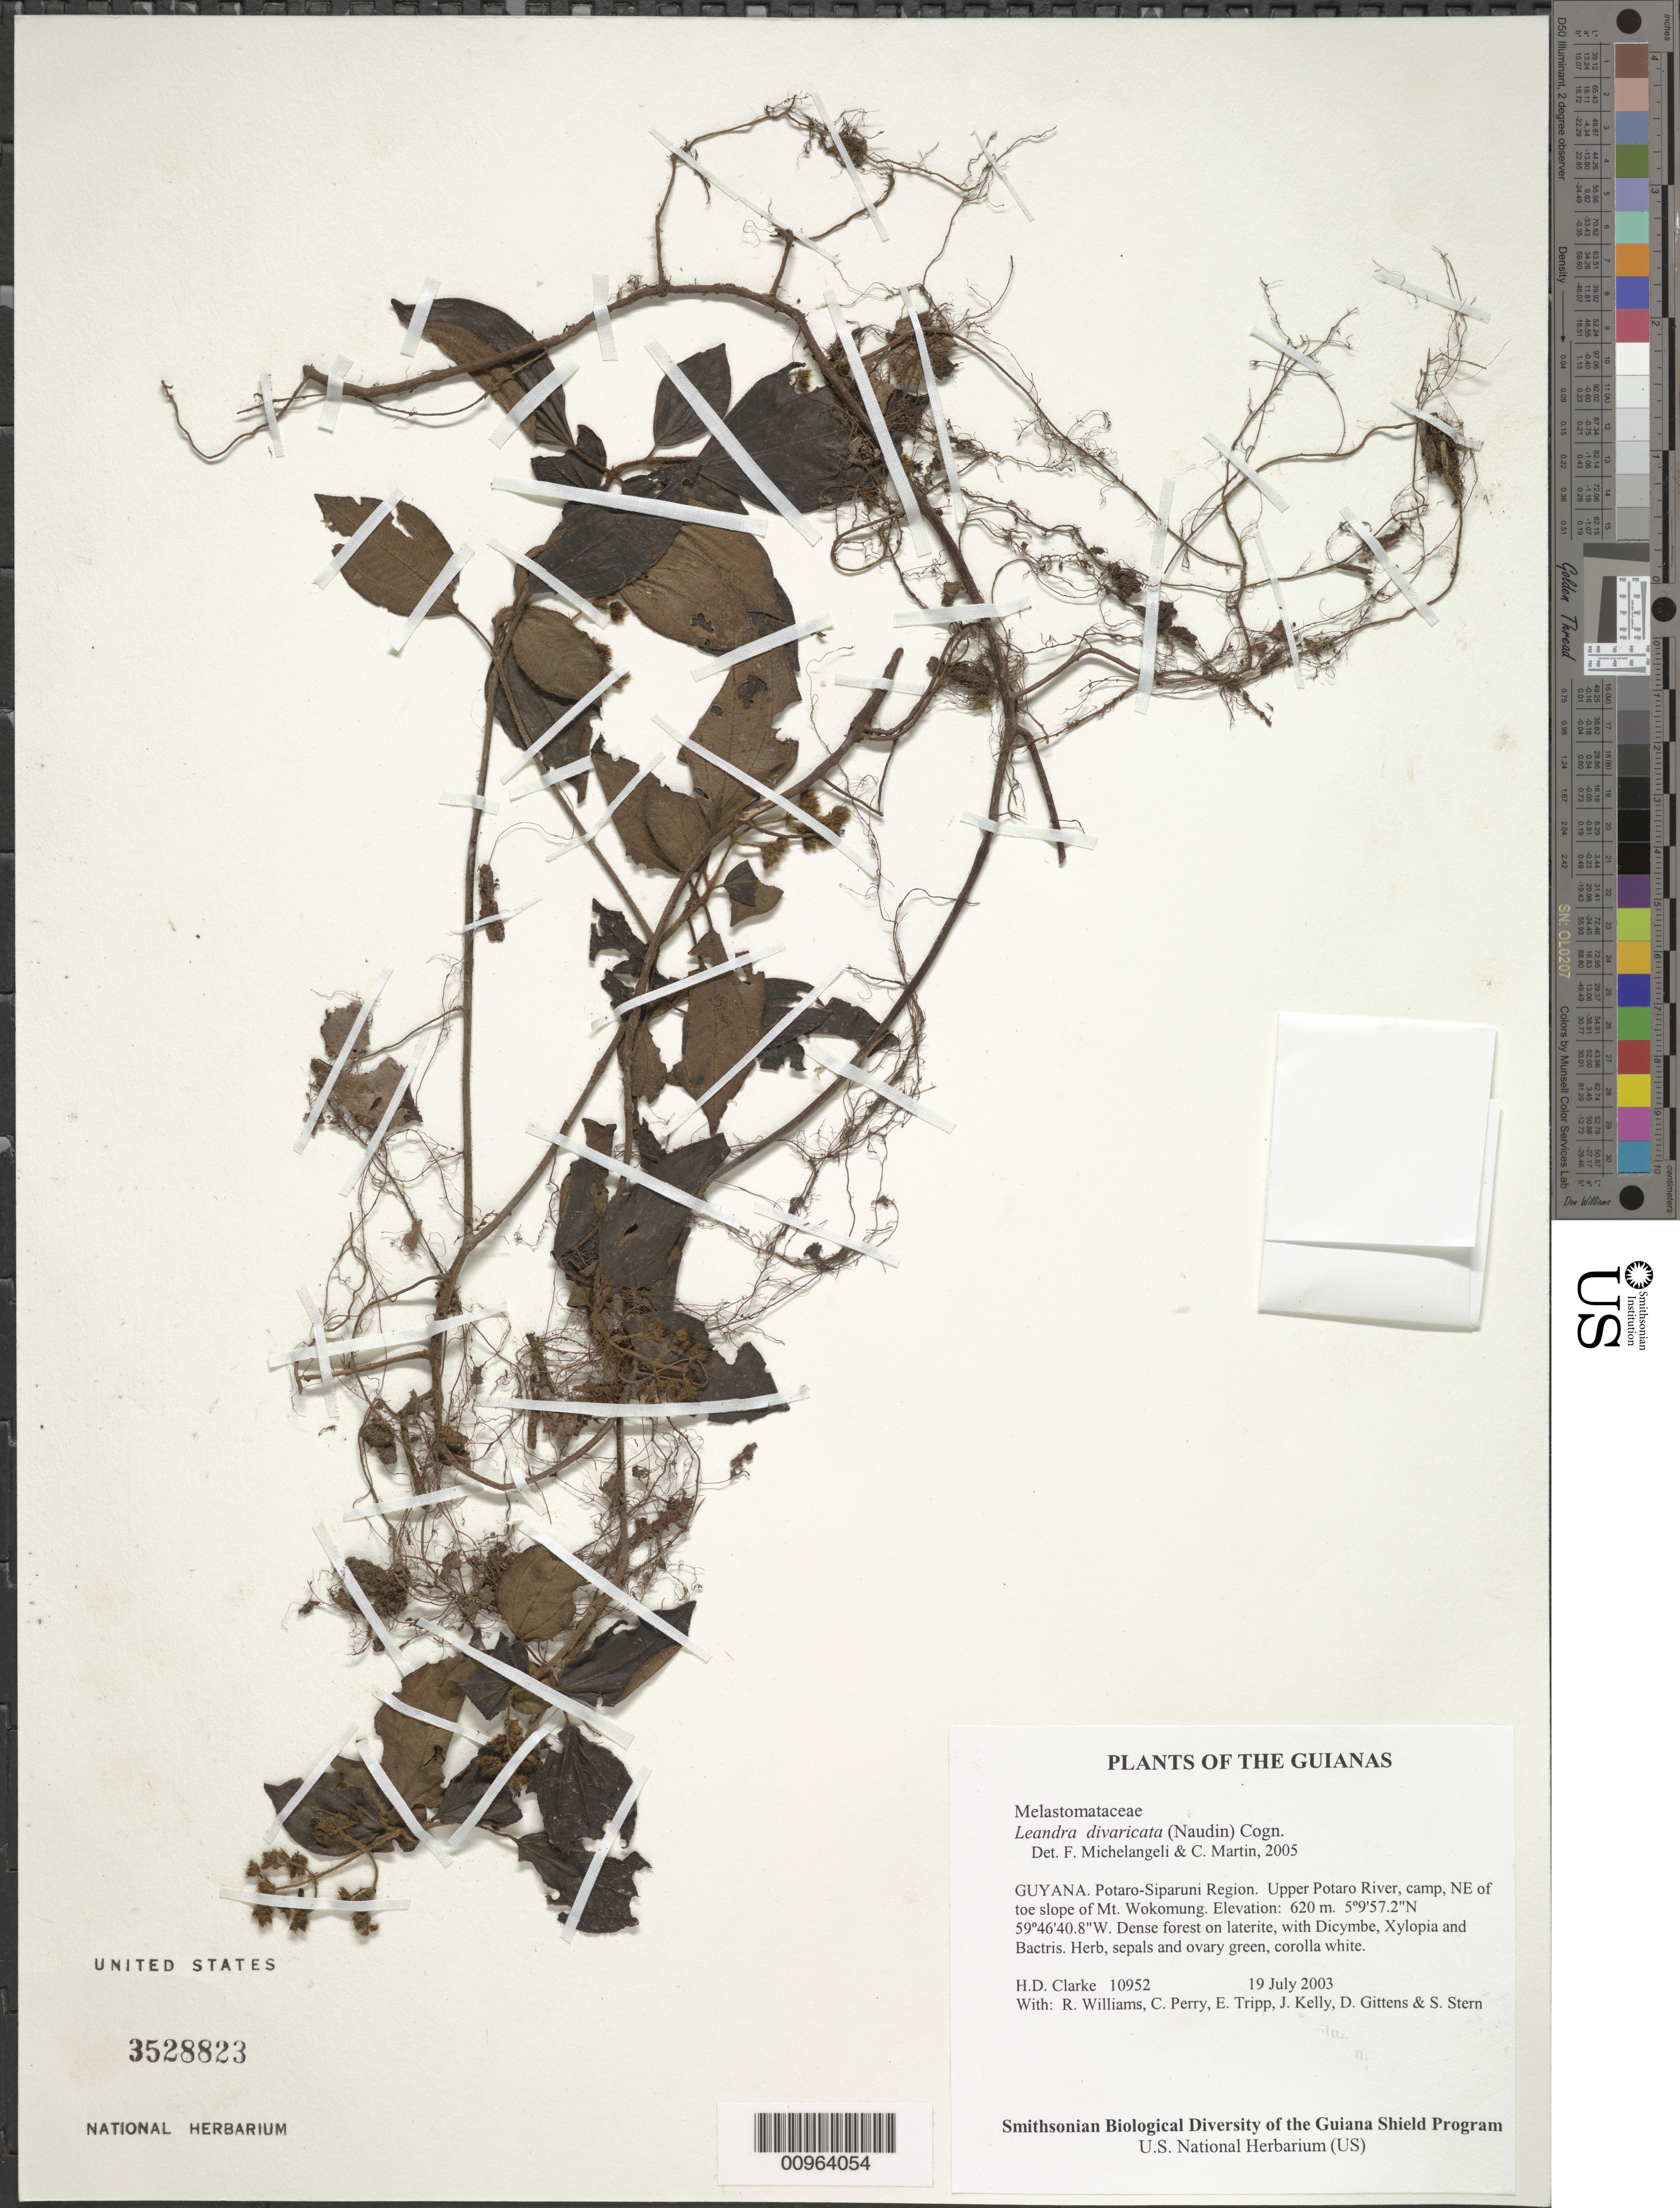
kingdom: Plantae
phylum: Tracheophyta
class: Magnoliopsida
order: Myrtales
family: Melastomataceae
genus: Leandra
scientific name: Leandra divaricata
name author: (Naudin) Cogn.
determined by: Michelangeli, F. A.; Martin, C.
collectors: H. D. Clarke, R. Williams, C. Perry, E. Tripp, J. Kelly, D. Gittens & S. R. Stern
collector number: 10952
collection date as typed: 19 July 2003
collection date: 2003-07-19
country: Guyana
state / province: Potaro-Siparuni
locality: Upper Potaro River, camp, NE of toe slope of Mt. Wokomung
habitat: Dense forest on laterite, with Dicymbe, Xylopia and Bactris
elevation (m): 620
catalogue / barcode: US 3528823